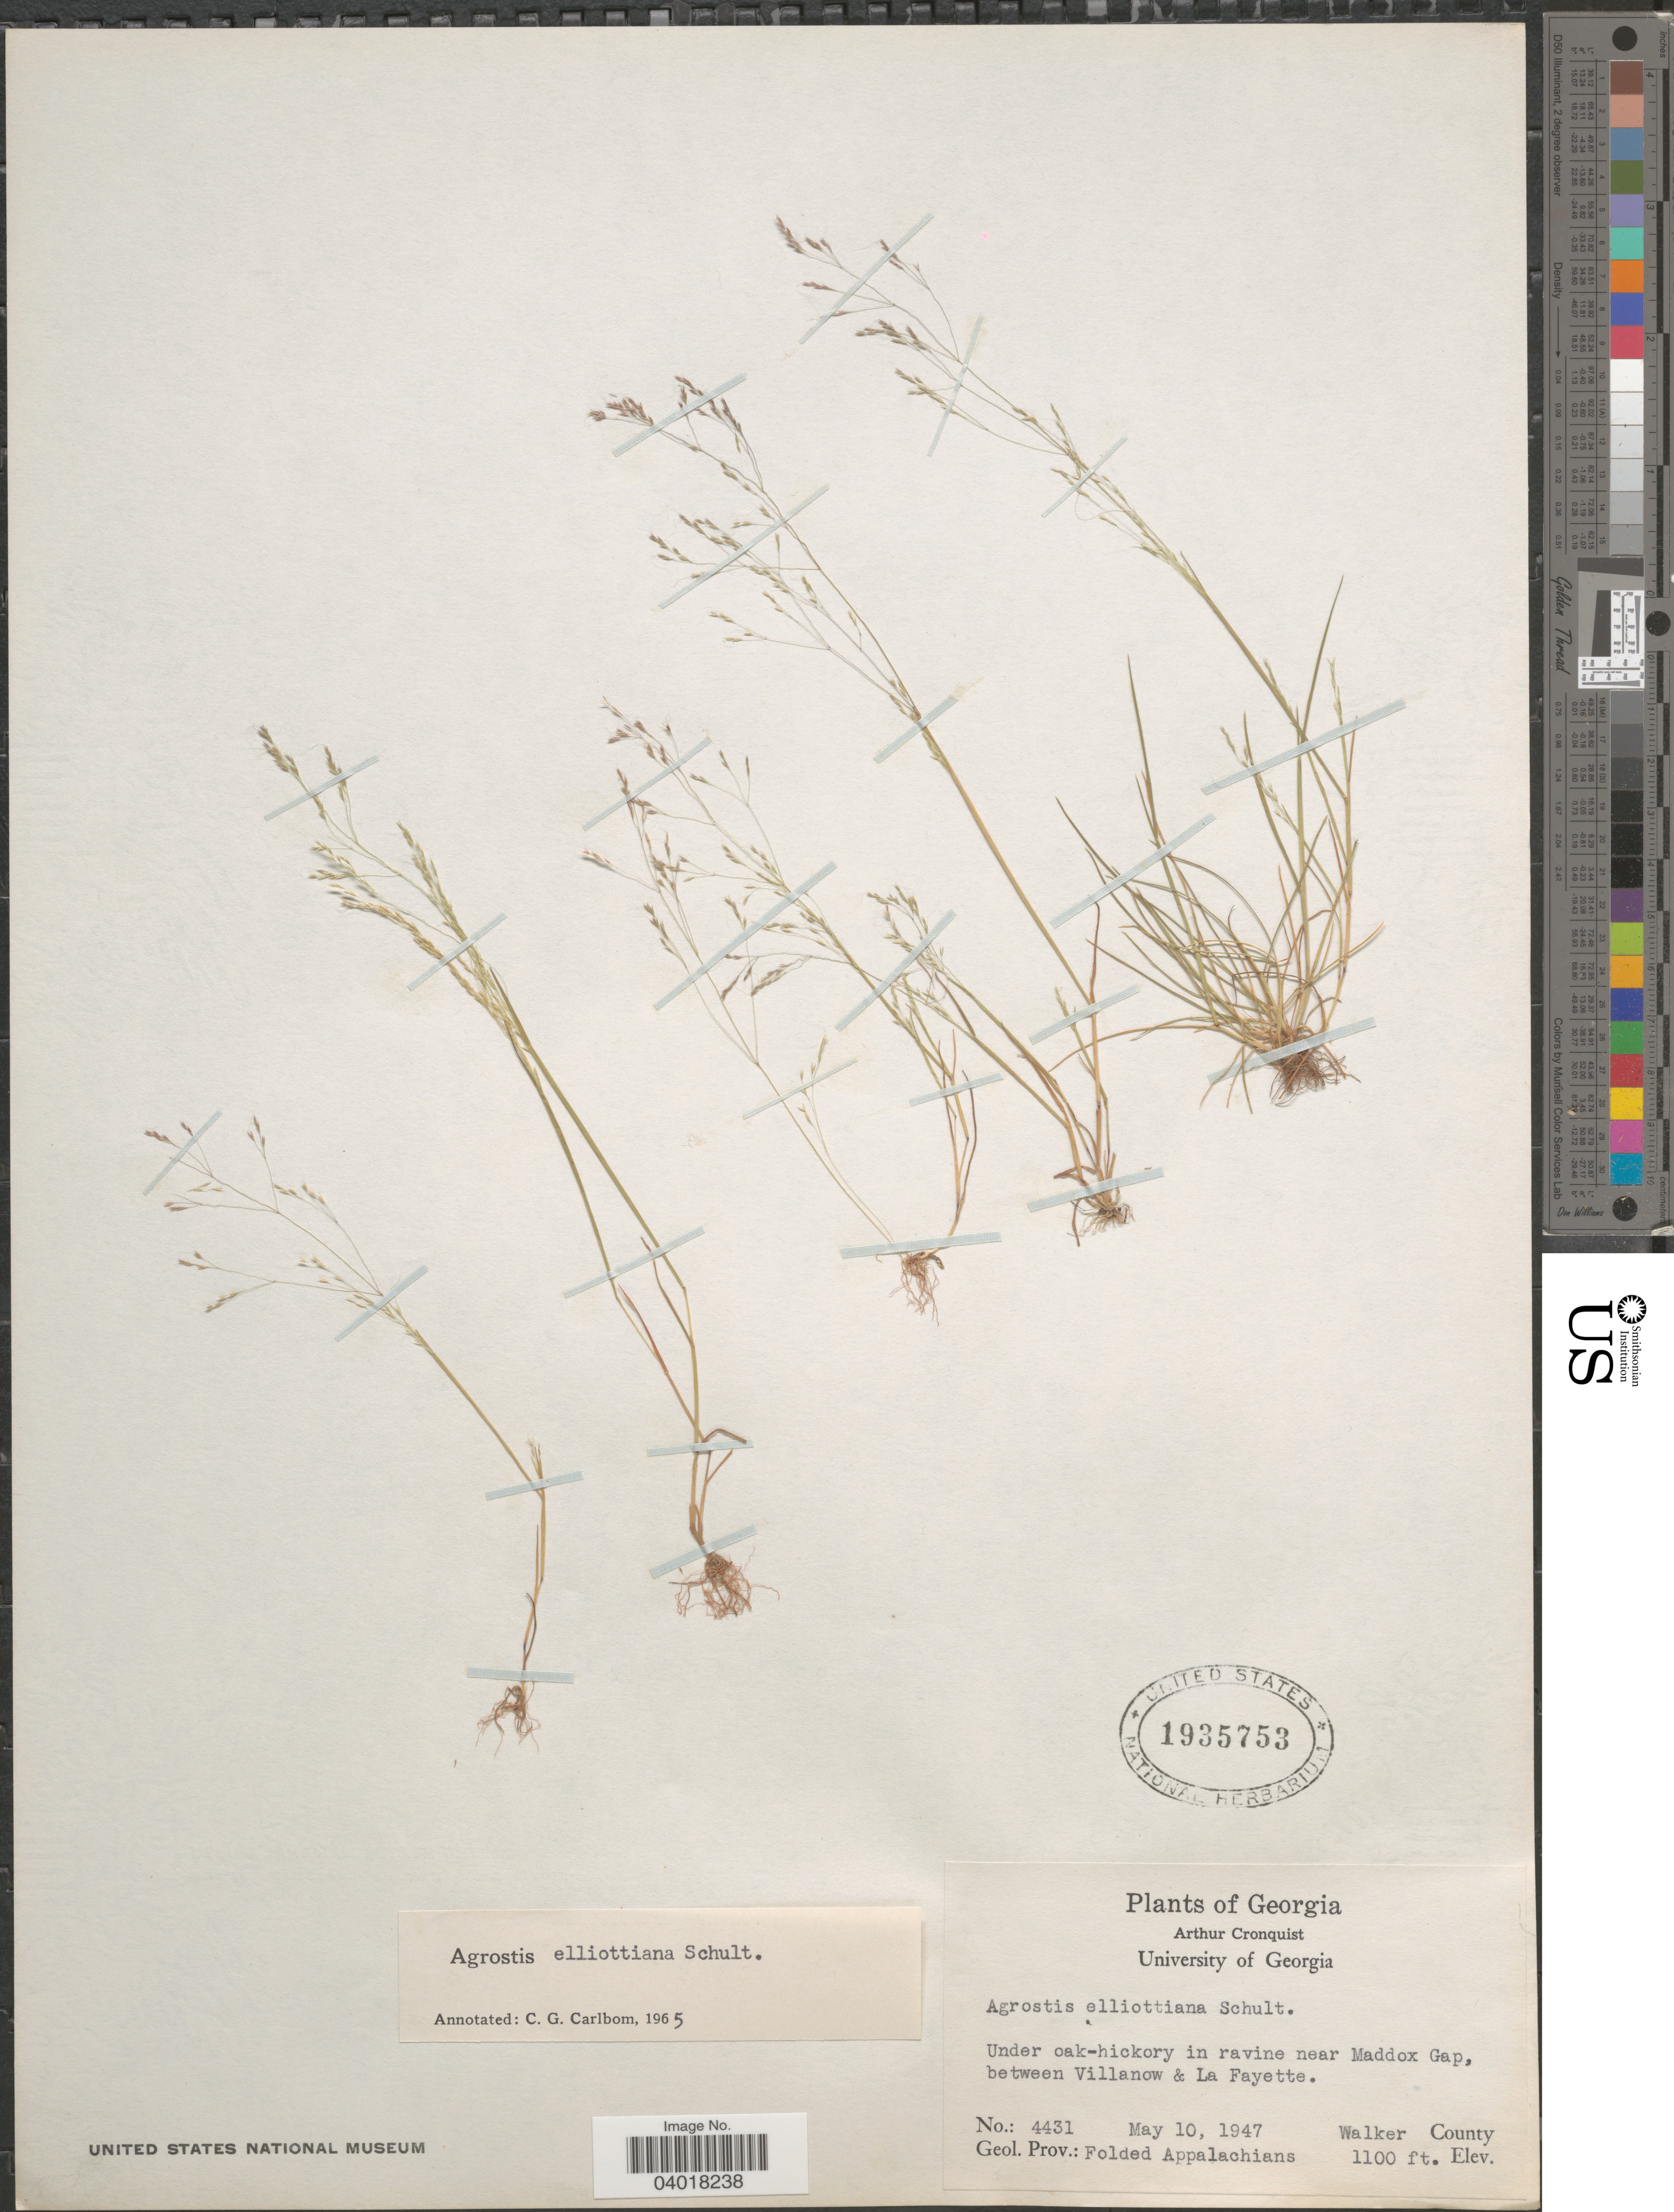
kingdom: Plantae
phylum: Tracheophyta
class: Liliopsida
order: Poales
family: Poaceae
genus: Agrostis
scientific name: Agrostis elliottiana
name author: Schult.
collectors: A. J. Cronquist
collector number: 4431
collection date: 1947-05-10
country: United States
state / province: Georgia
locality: Under oak-hickory in ravine near Maddox Gap, between Villanow & La Fayette. Walker County. Geol. Prov.: Folded Appalachians.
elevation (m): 335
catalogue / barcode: US 1935753